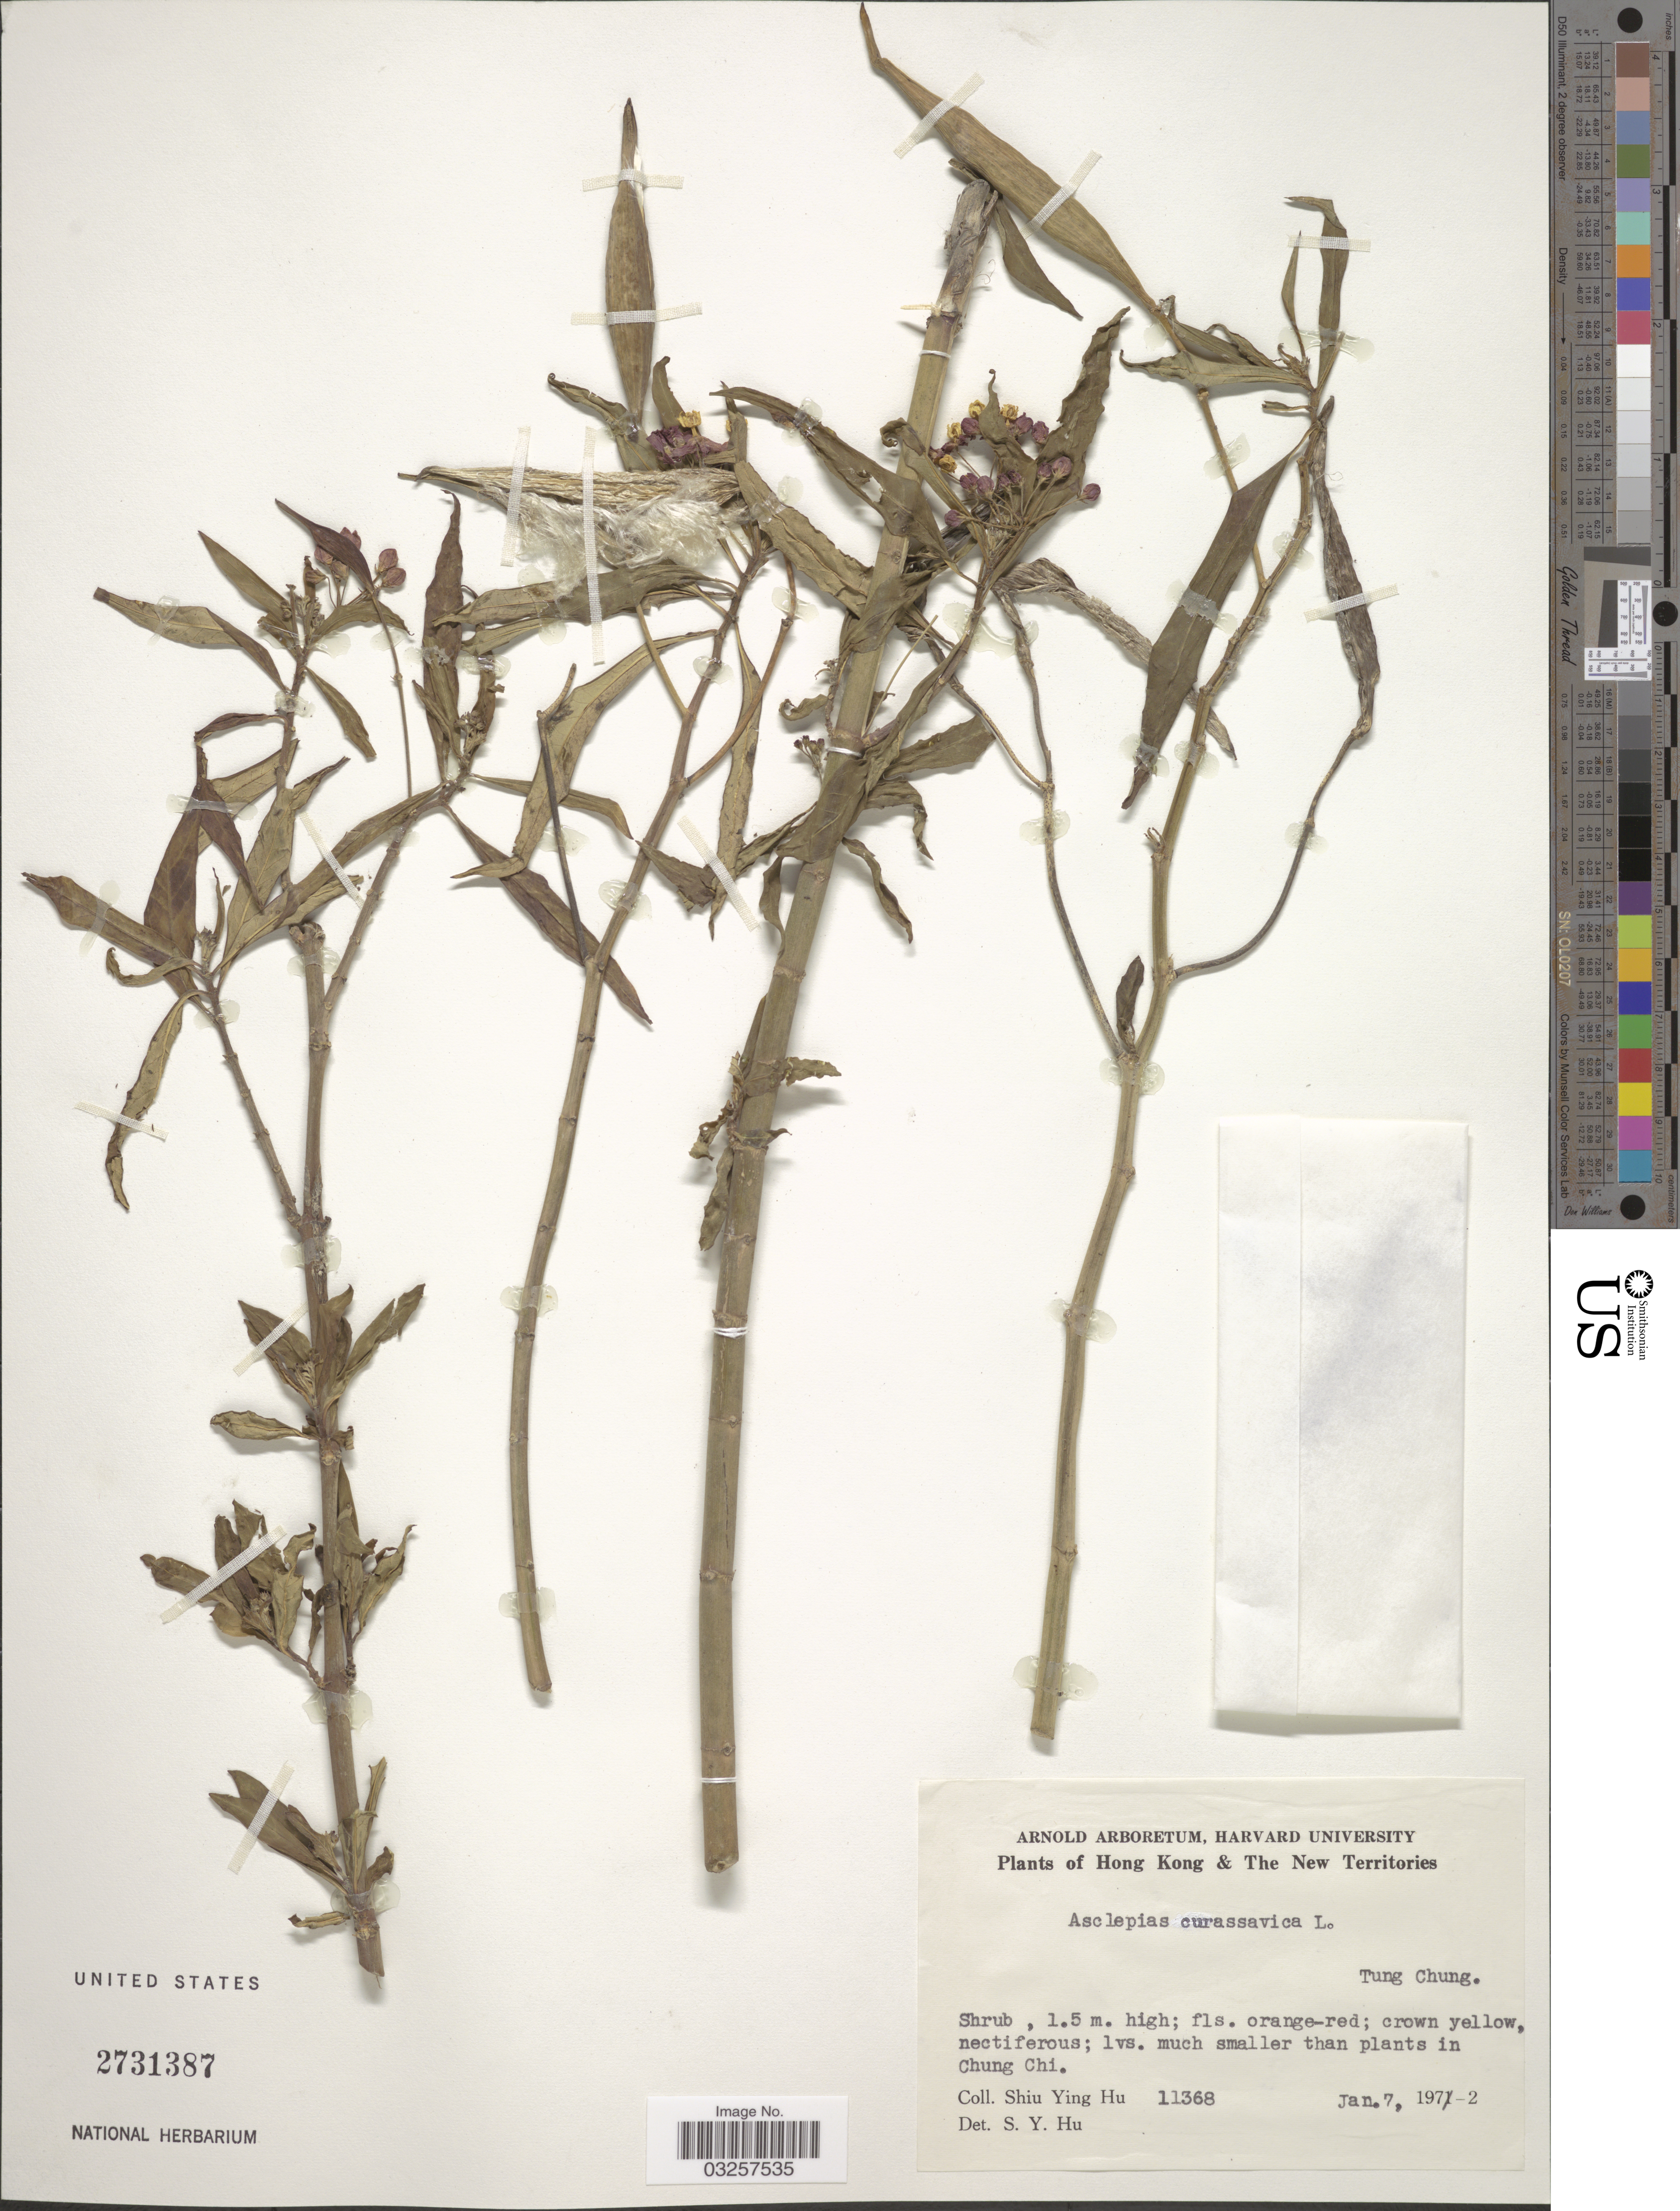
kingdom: Plantae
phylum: Tracheophyta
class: Magnoliopsida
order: Gentianales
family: Apocynaceae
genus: Asclepias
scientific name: Asclepias curassavica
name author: L.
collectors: S. Y. Hu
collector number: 11368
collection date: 1972-01-07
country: China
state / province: Hong Kong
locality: Hong Kong & The New Territories. Tung Chung. Much smaller than plants in Chung Chi.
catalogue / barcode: US 2731387